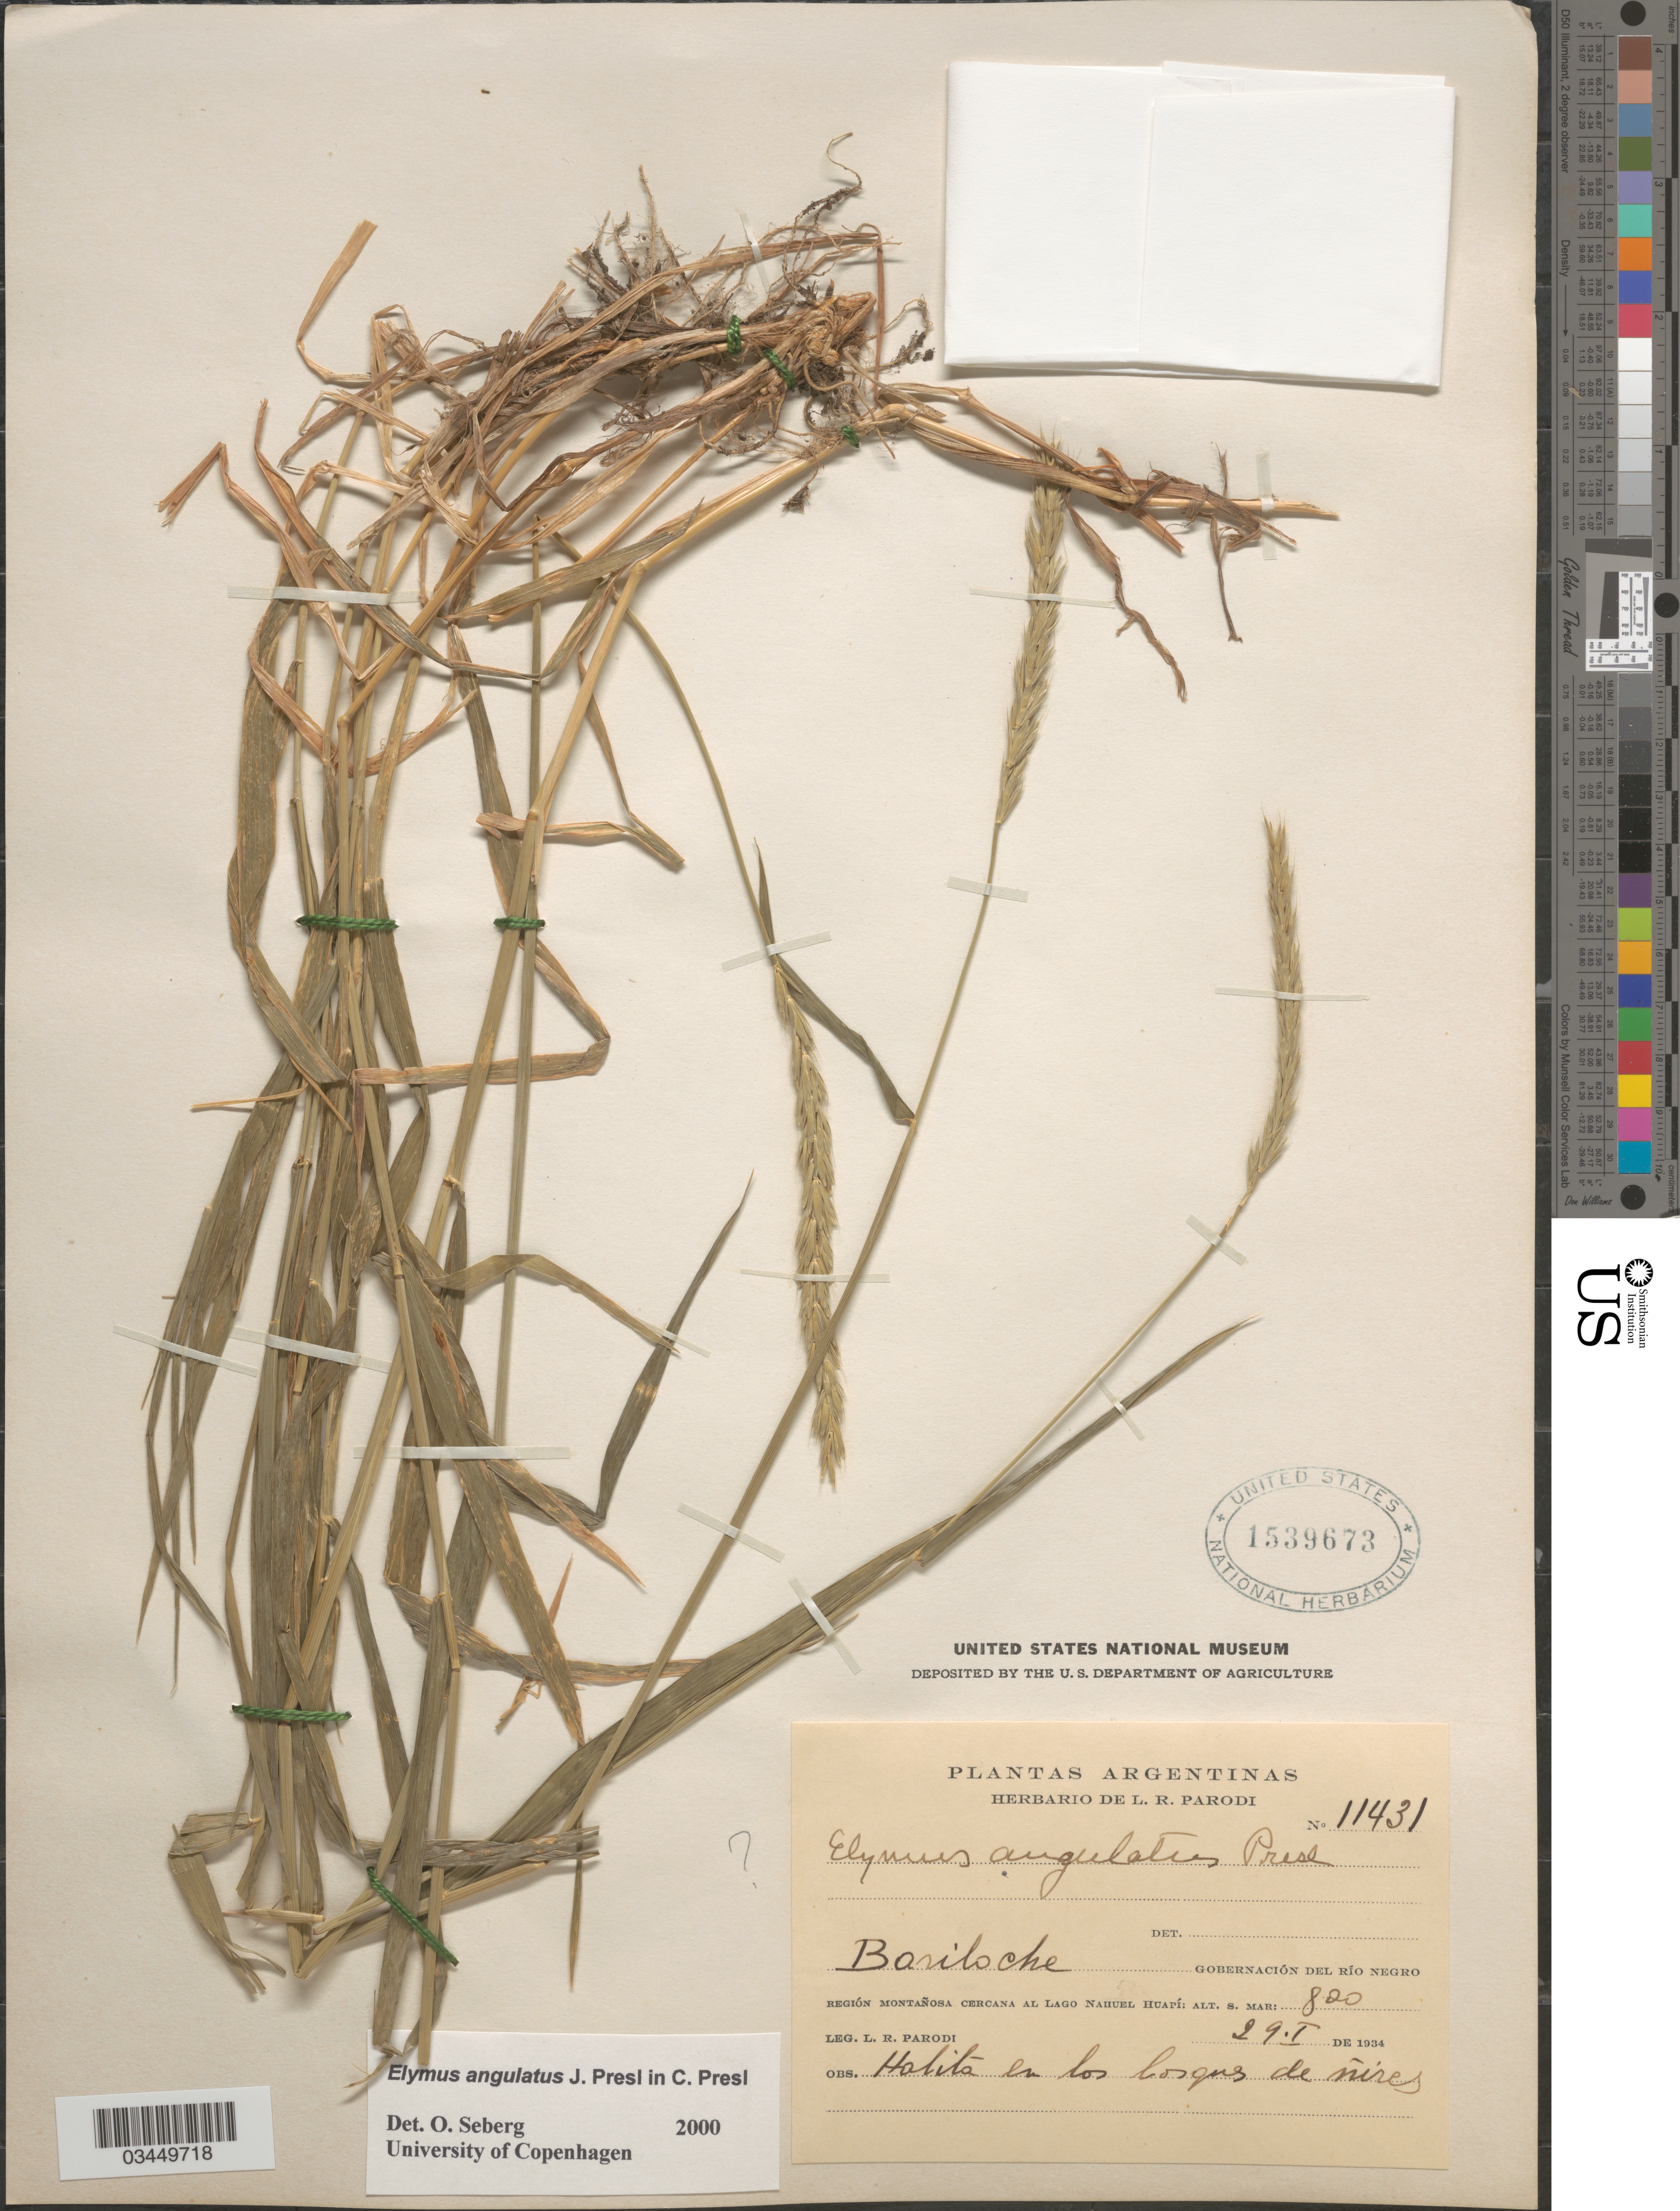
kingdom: Plantae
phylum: Tracheophyta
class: Liliopsida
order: Poales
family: Poaceae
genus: Elymus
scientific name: Elymus angulatus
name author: J. Presl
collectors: L. R. Parodi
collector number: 11431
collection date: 1934-01-29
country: Argentina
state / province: Rio Negro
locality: Bariloche. Gobernación del Río Negro. Región Montañosa cercana al Lago Nahuel Huapí.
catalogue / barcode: US 1539673